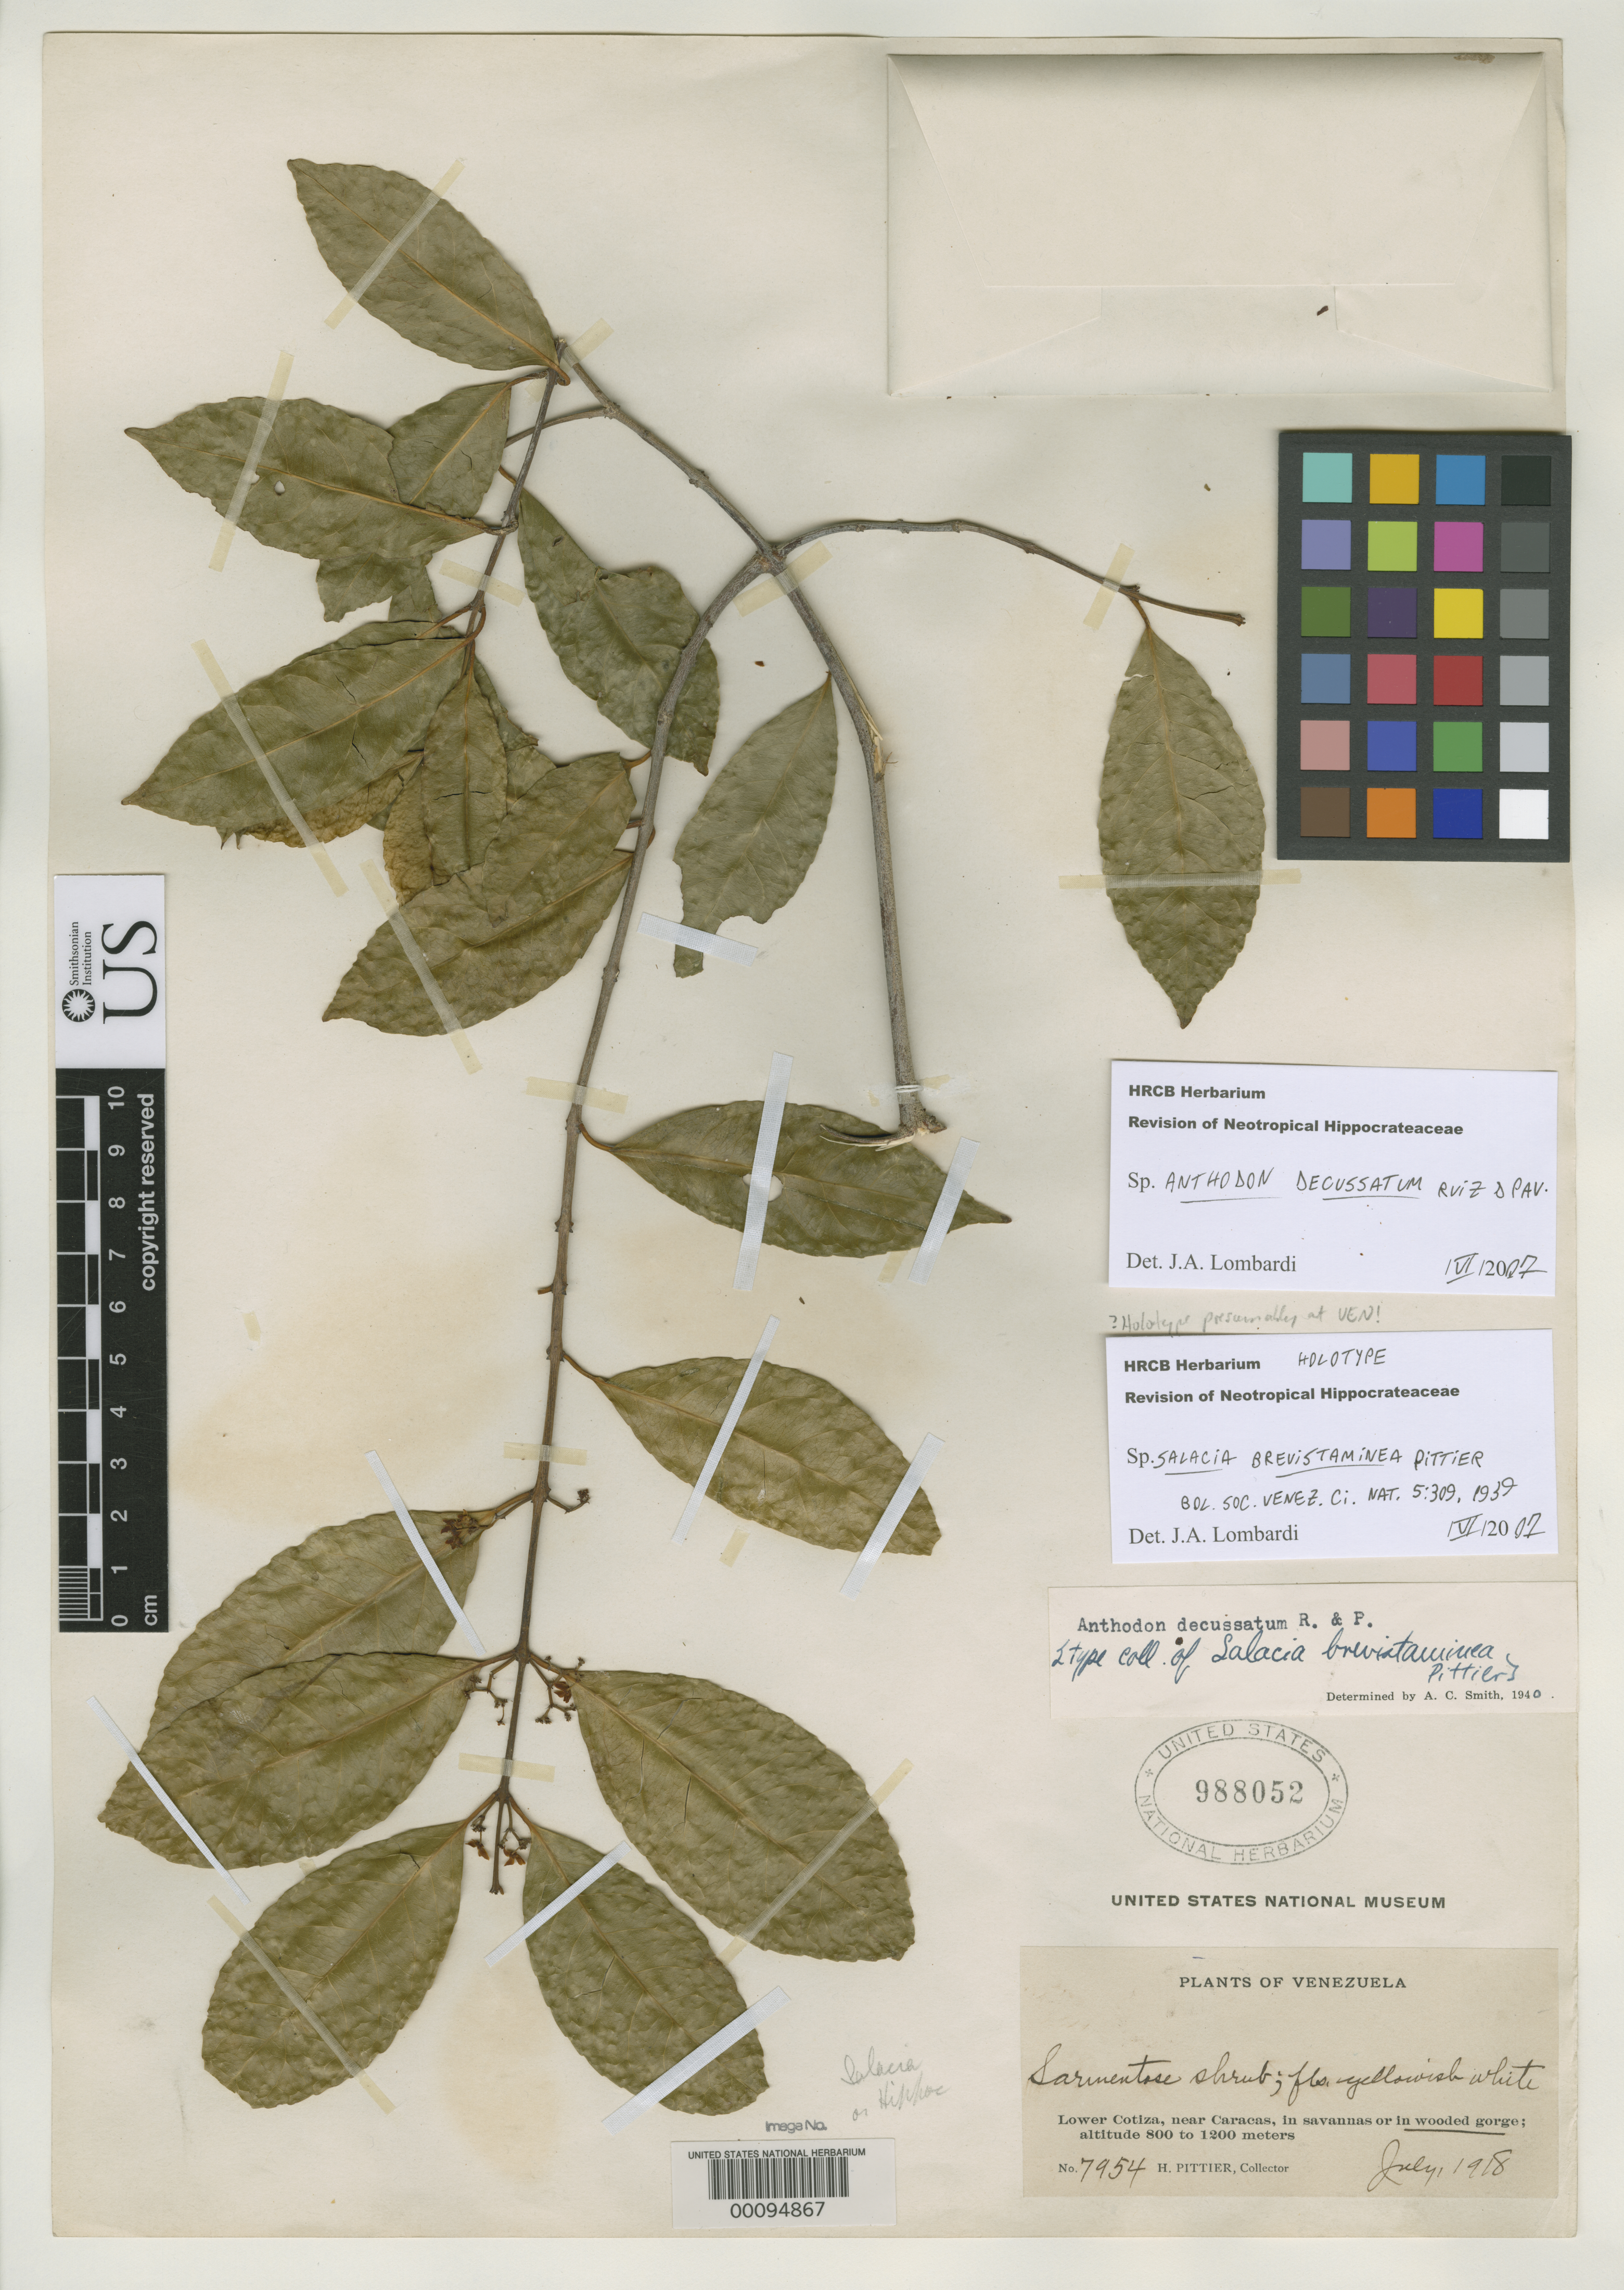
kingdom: Plantae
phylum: Tracheophyta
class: Magnoliopsida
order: Celastrales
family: Celastraceae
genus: Salacia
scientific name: Salacia brevistaminea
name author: Pittier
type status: Type Collection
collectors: H. F. Pittier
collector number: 7954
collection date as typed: Jul 1918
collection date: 1918-07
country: Venezuela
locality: Lower Cotiza, near Caracas.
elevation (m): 800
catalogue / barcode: US 988052